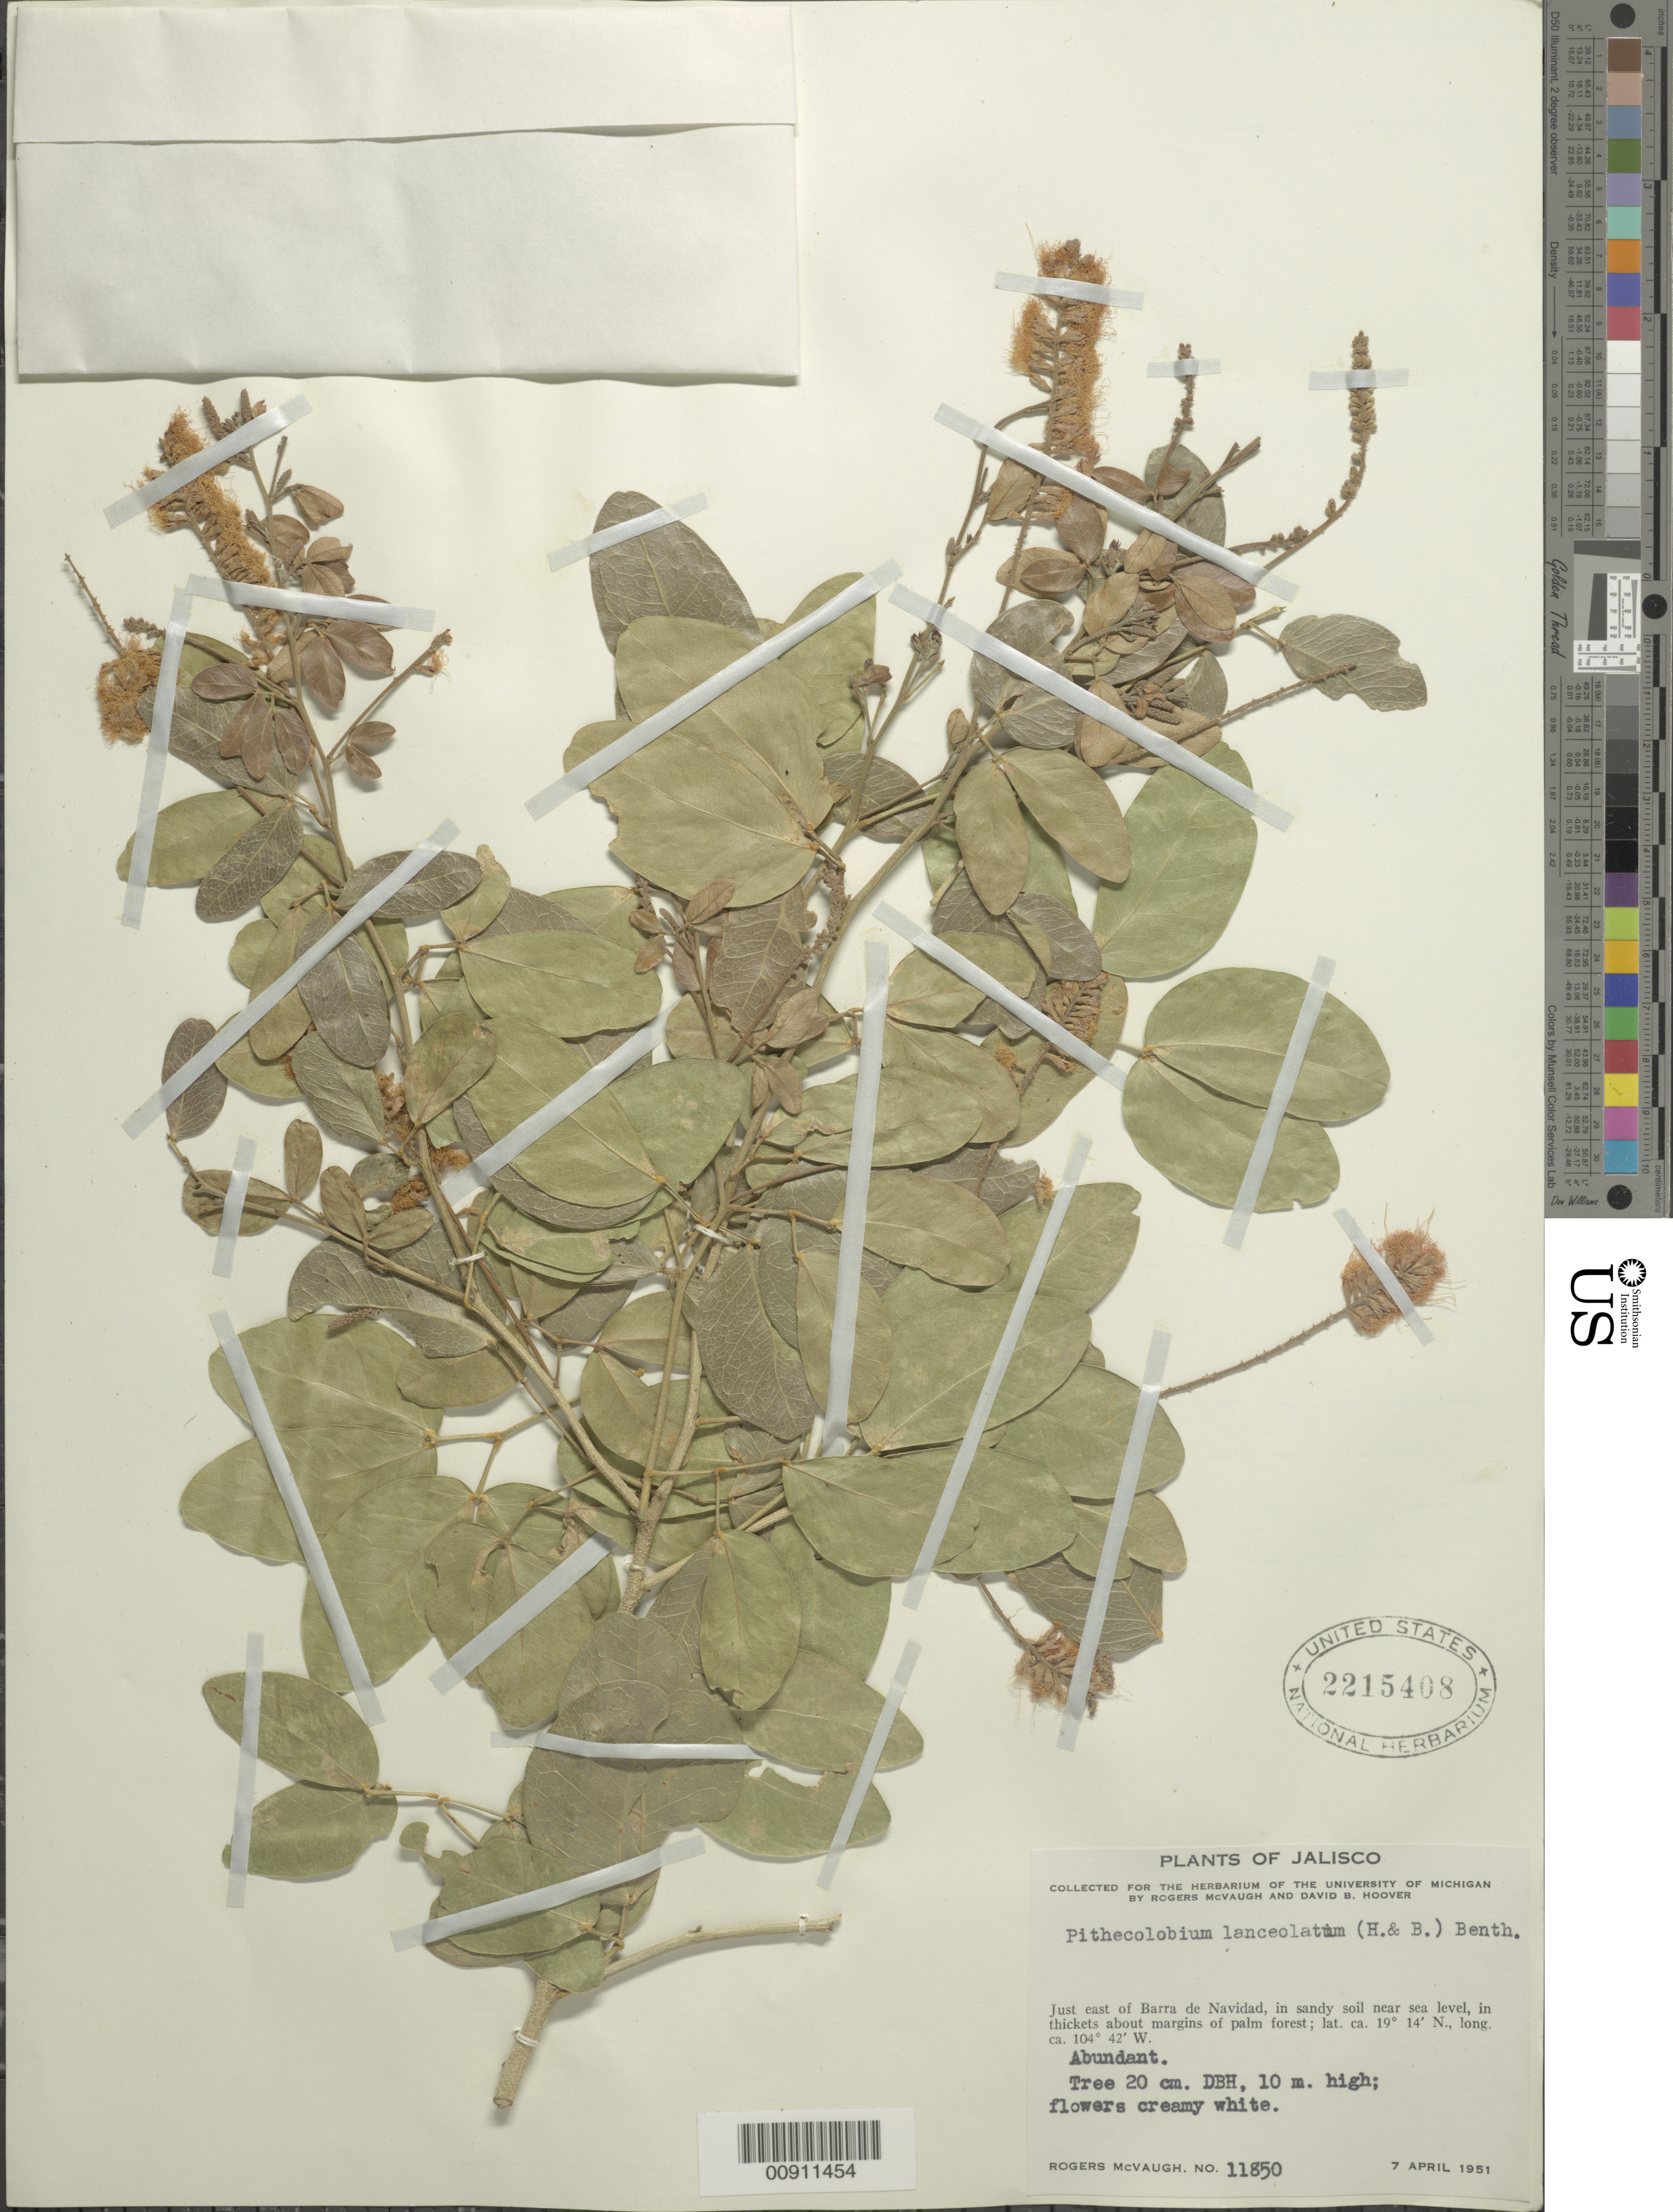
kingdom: Plantae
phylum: Tracheophyta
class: Magnoliopsida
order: Fabales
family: Fabaceae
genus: Pithecellobium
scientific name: Pithecellobium lanceolatum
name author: (Humb. & Bonpl. ex Willd.) Benth.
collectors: R. McVaugh & D. B. Hoover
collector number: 11850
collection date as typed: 07 Apr 1951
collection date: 1951-04-07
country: Mexico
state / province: Jalisco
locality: Just east of Barra de Navidad.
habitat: In sandy soil, in thickets about margins of palm forest.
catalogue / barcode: US 2215408